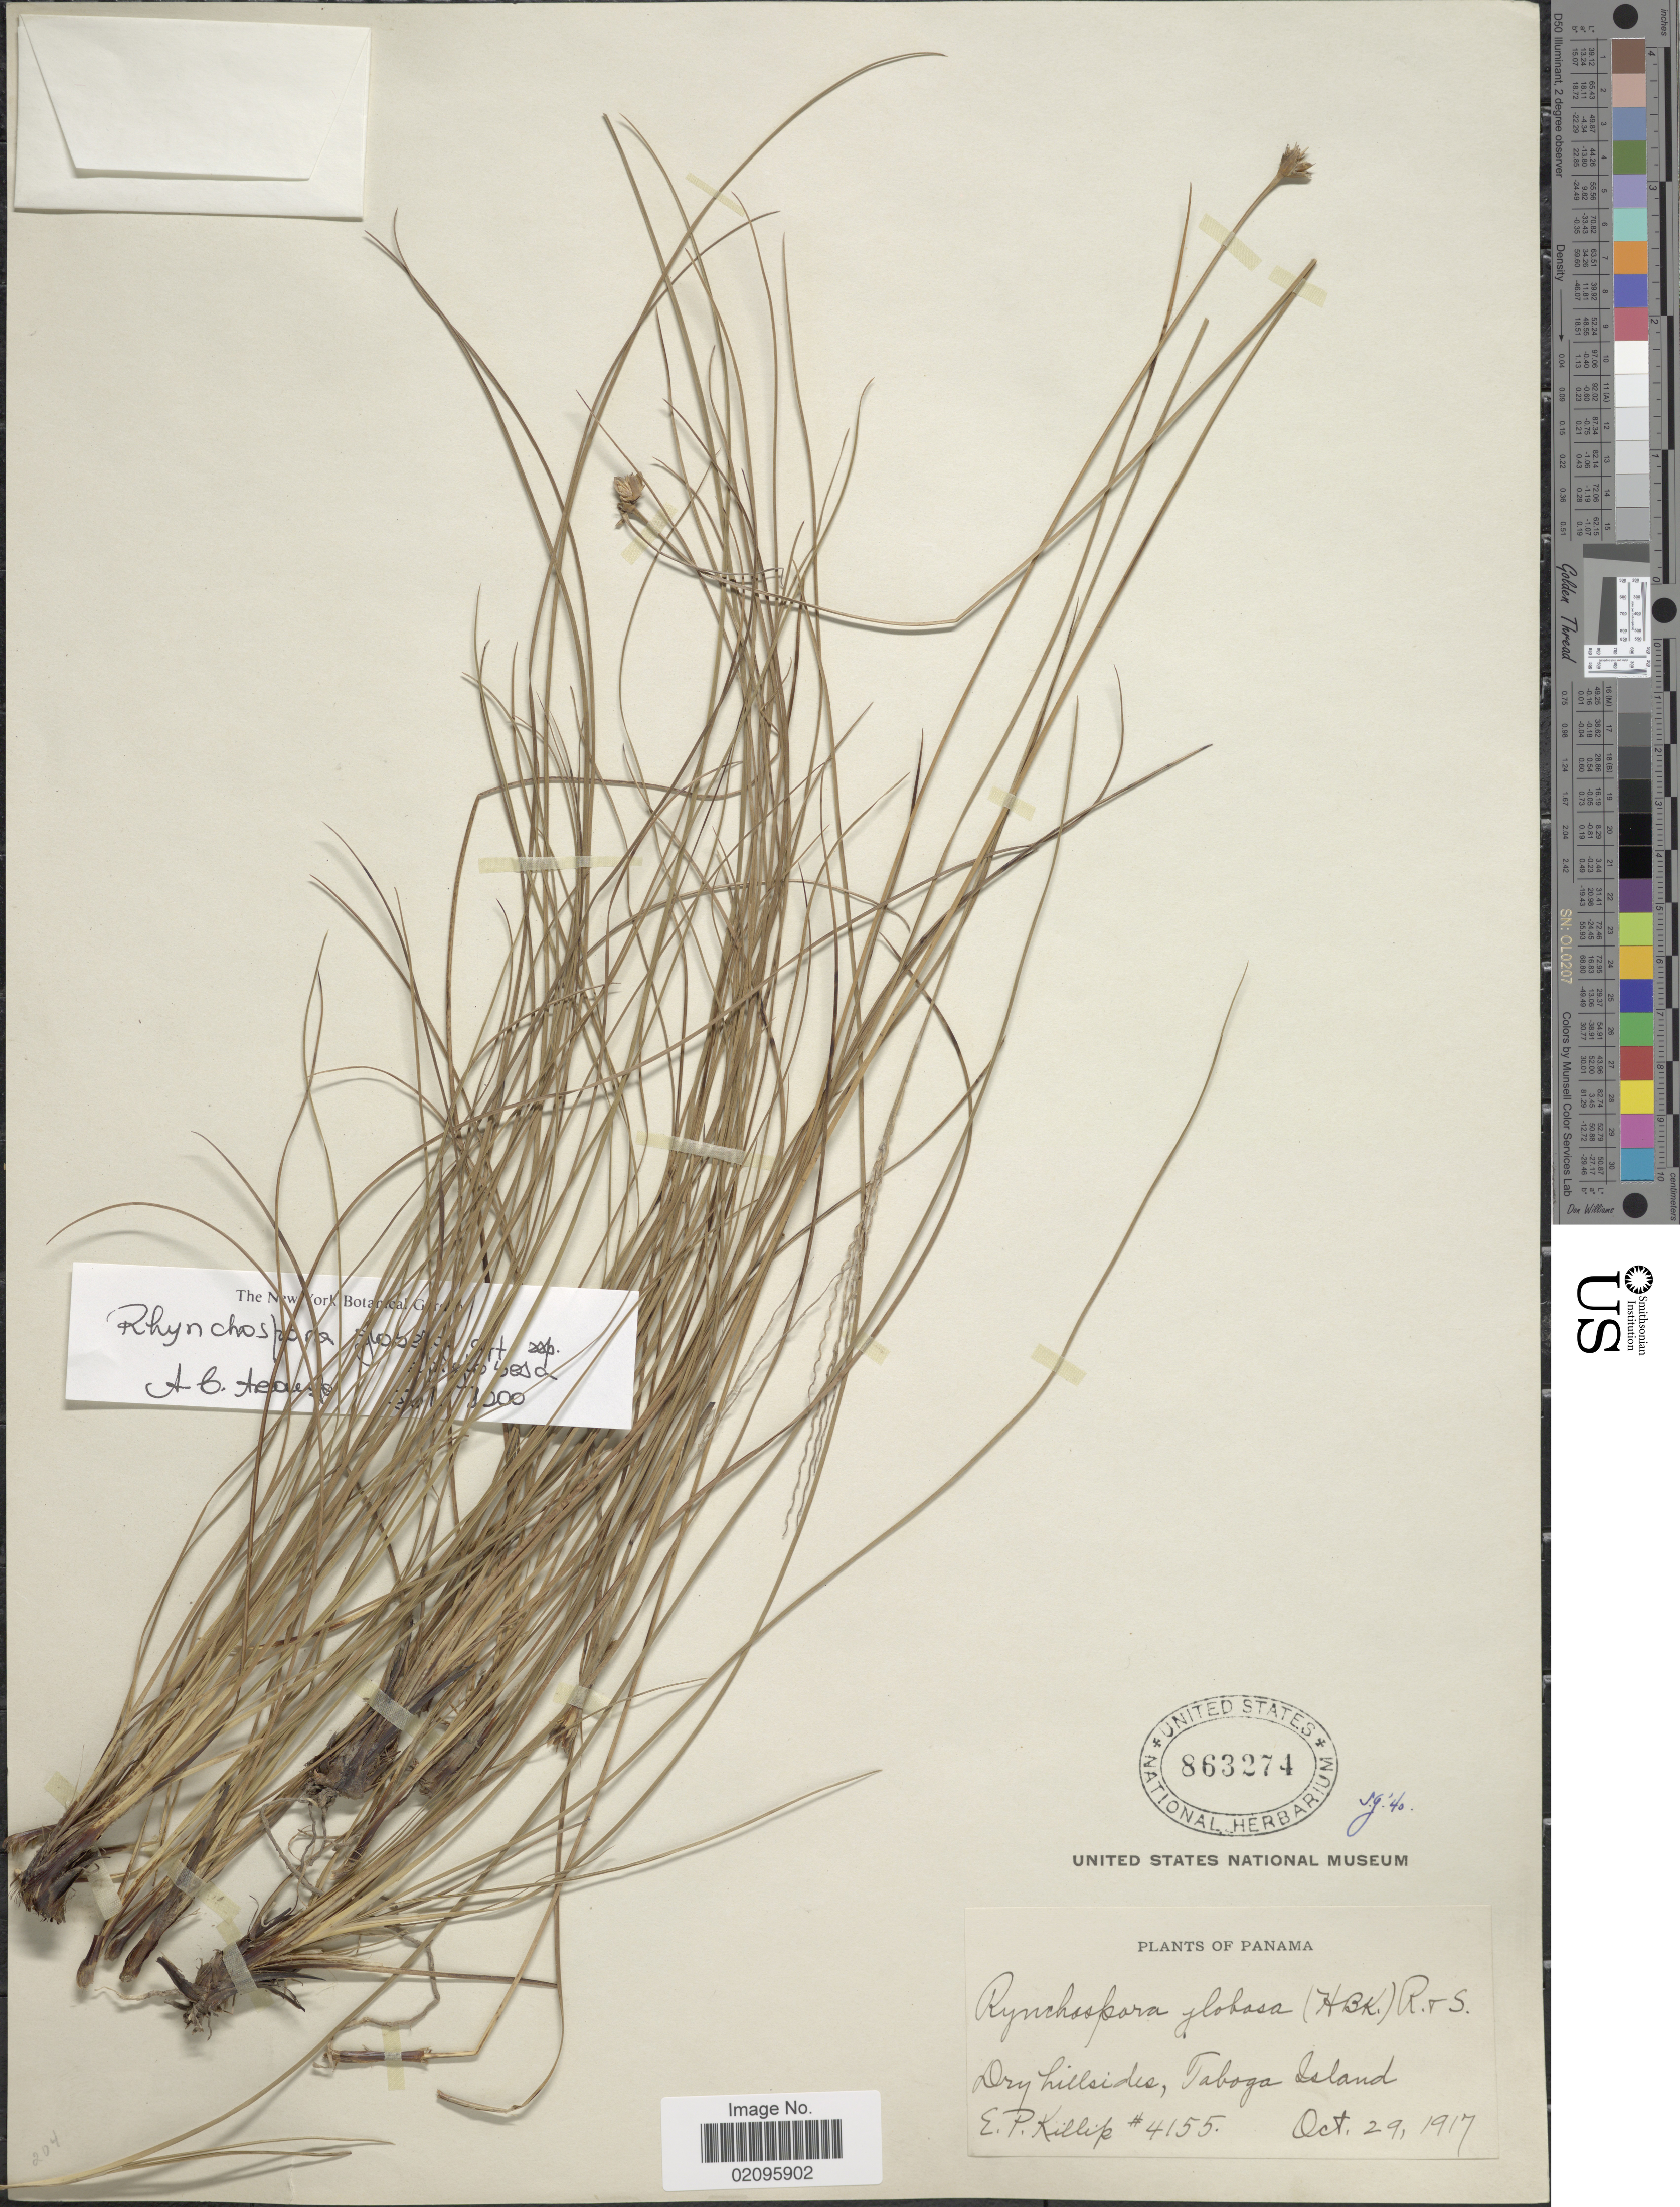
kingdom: Plantae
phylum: Tracheophyta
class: Liliopsida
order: Poales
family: Cyperaceae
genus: Rhynchospora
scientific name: Rhynchospora globosa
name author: (Kunth) Roem. & Schult.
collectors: E. P. Killip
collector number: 4155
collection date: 1917-10-29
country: Panama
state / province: Panamá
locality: Dry hillside, Taboga Island.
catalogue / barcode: US 863274